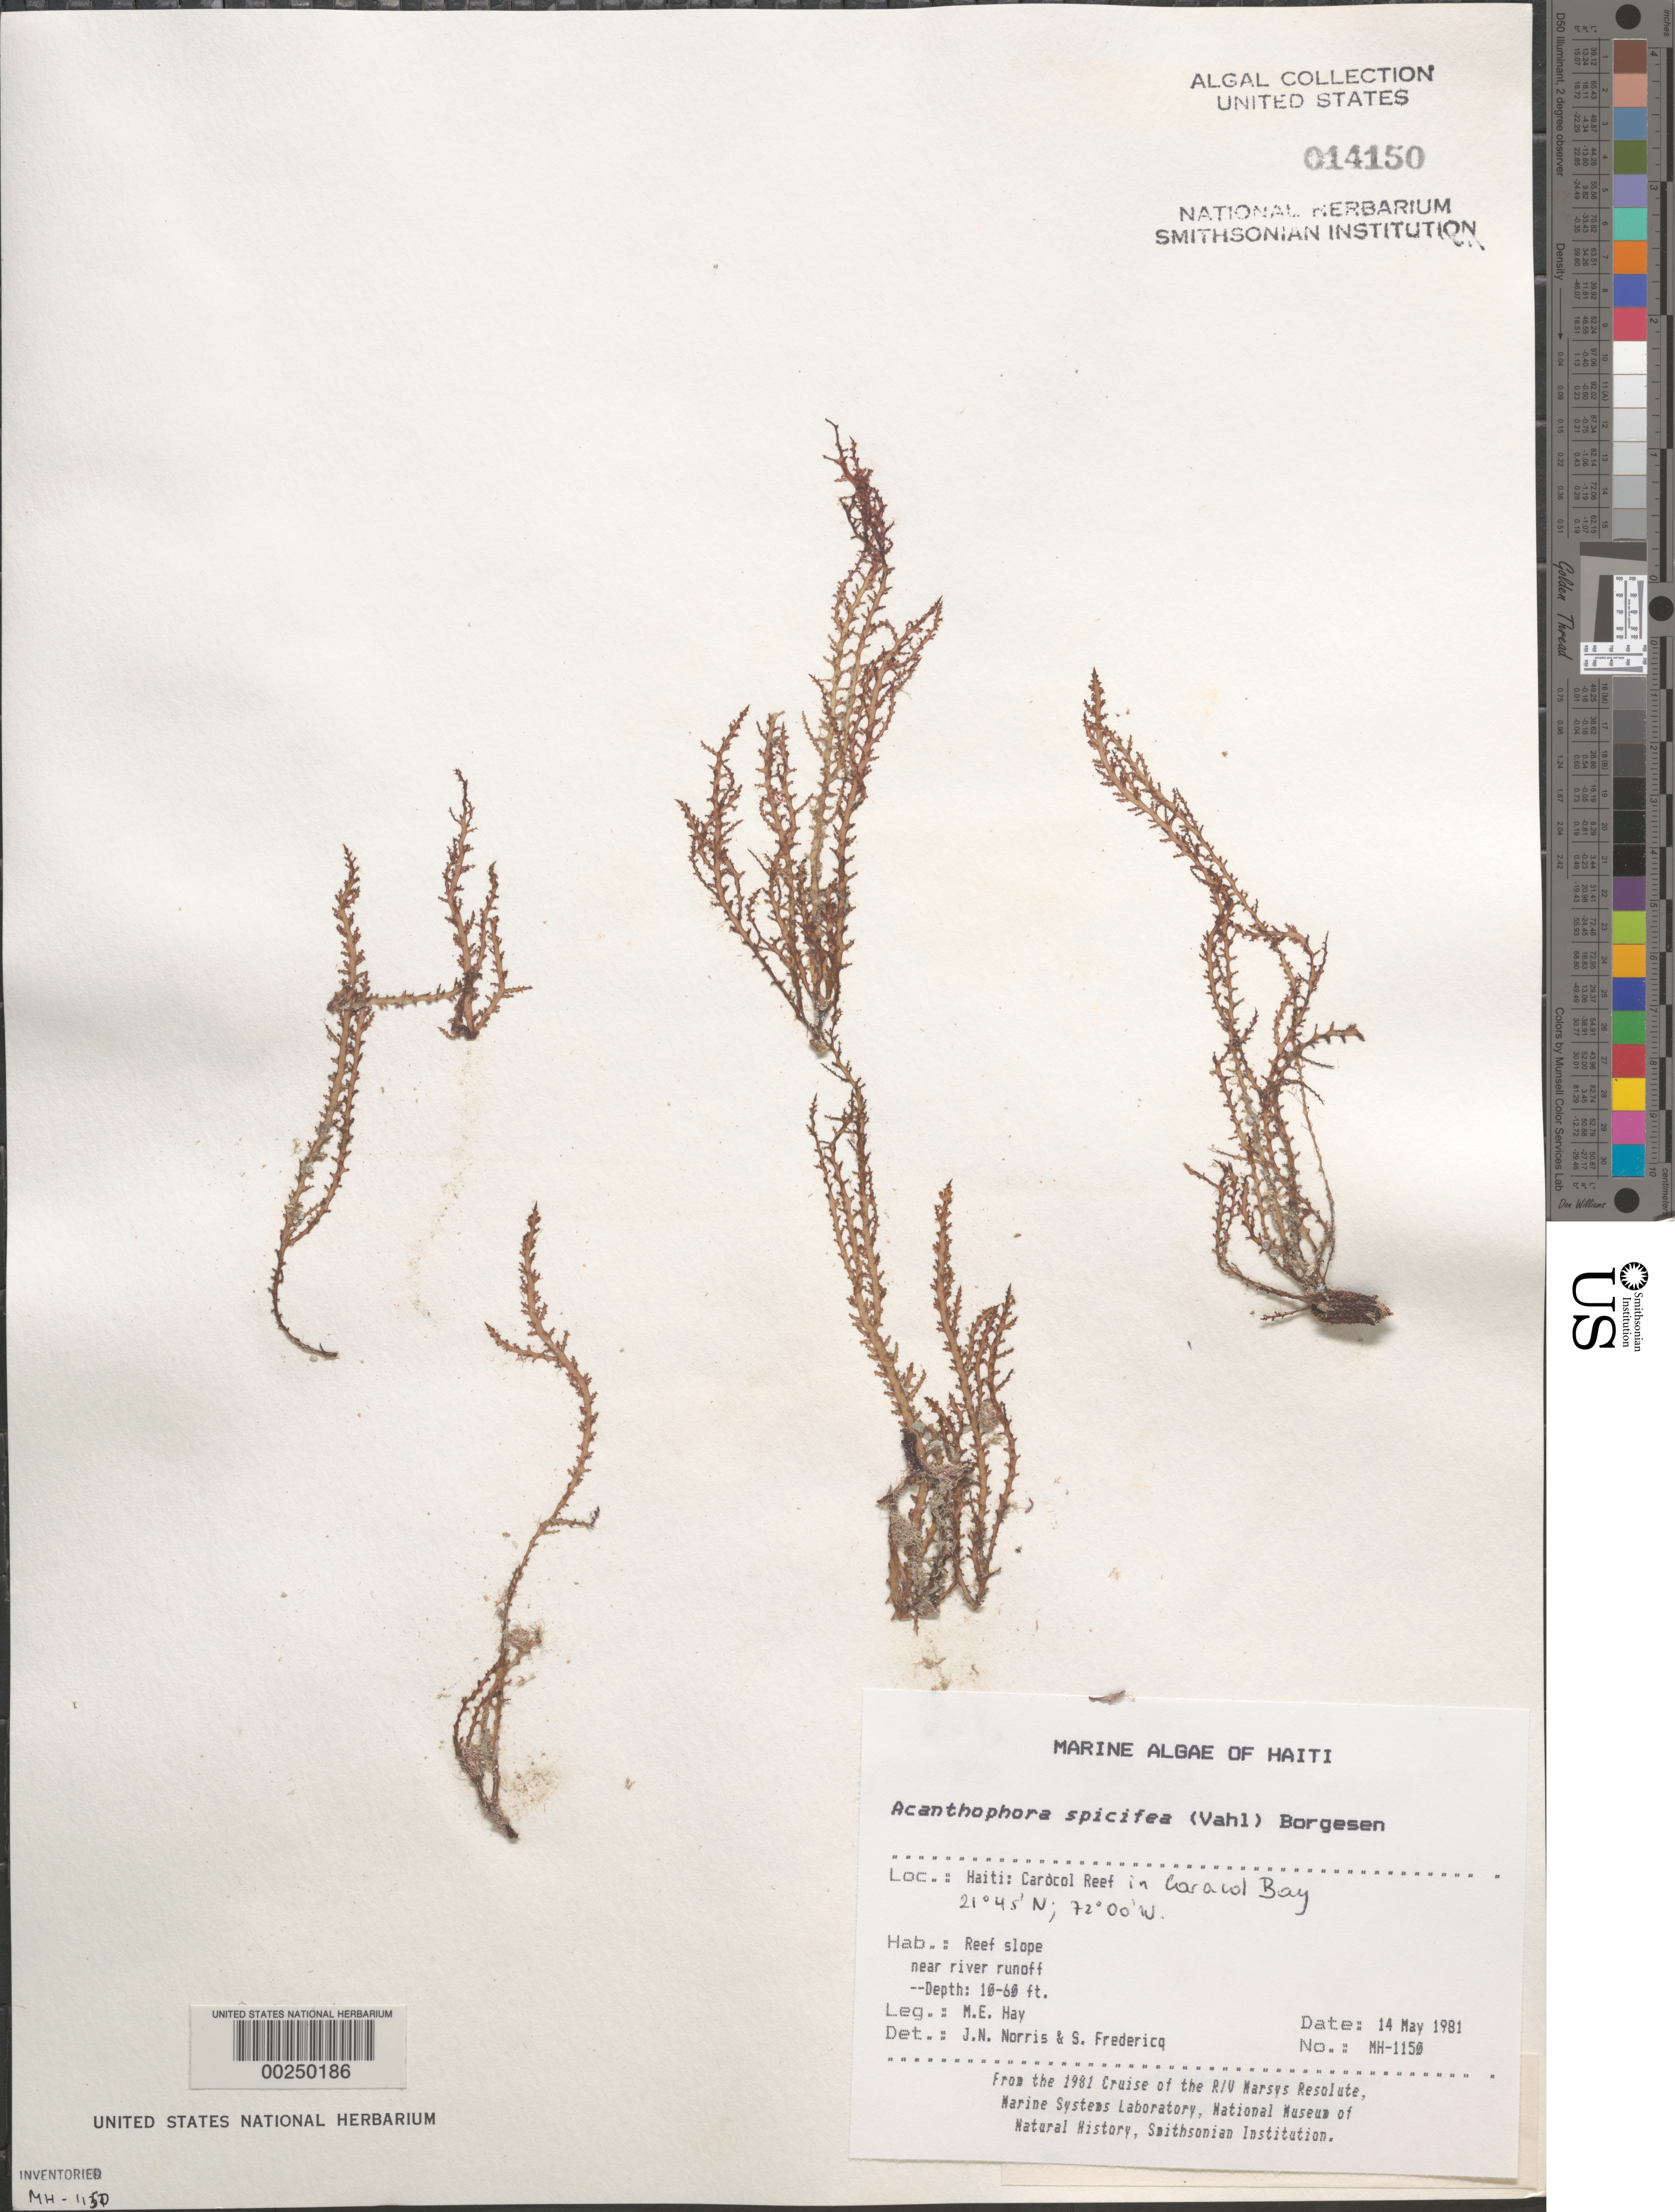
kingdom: Plantae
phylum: Rhodophyta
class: Florideophyceae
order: Ceramiales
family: Rhodomelaceae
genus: Acanthophora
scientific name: Acanthophora spicifera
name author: (Vahl) Børgesen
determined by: Norris, J. N.; Fredericq, S.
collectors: M. E. Hay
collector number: MEH-1150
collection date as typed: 14 May 1981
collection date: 1981-05-14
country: Haiti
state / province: Nord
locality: Caracol Reef, Caracol Bay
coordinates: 21 45'N, 72 00'W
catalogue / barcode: US 14150